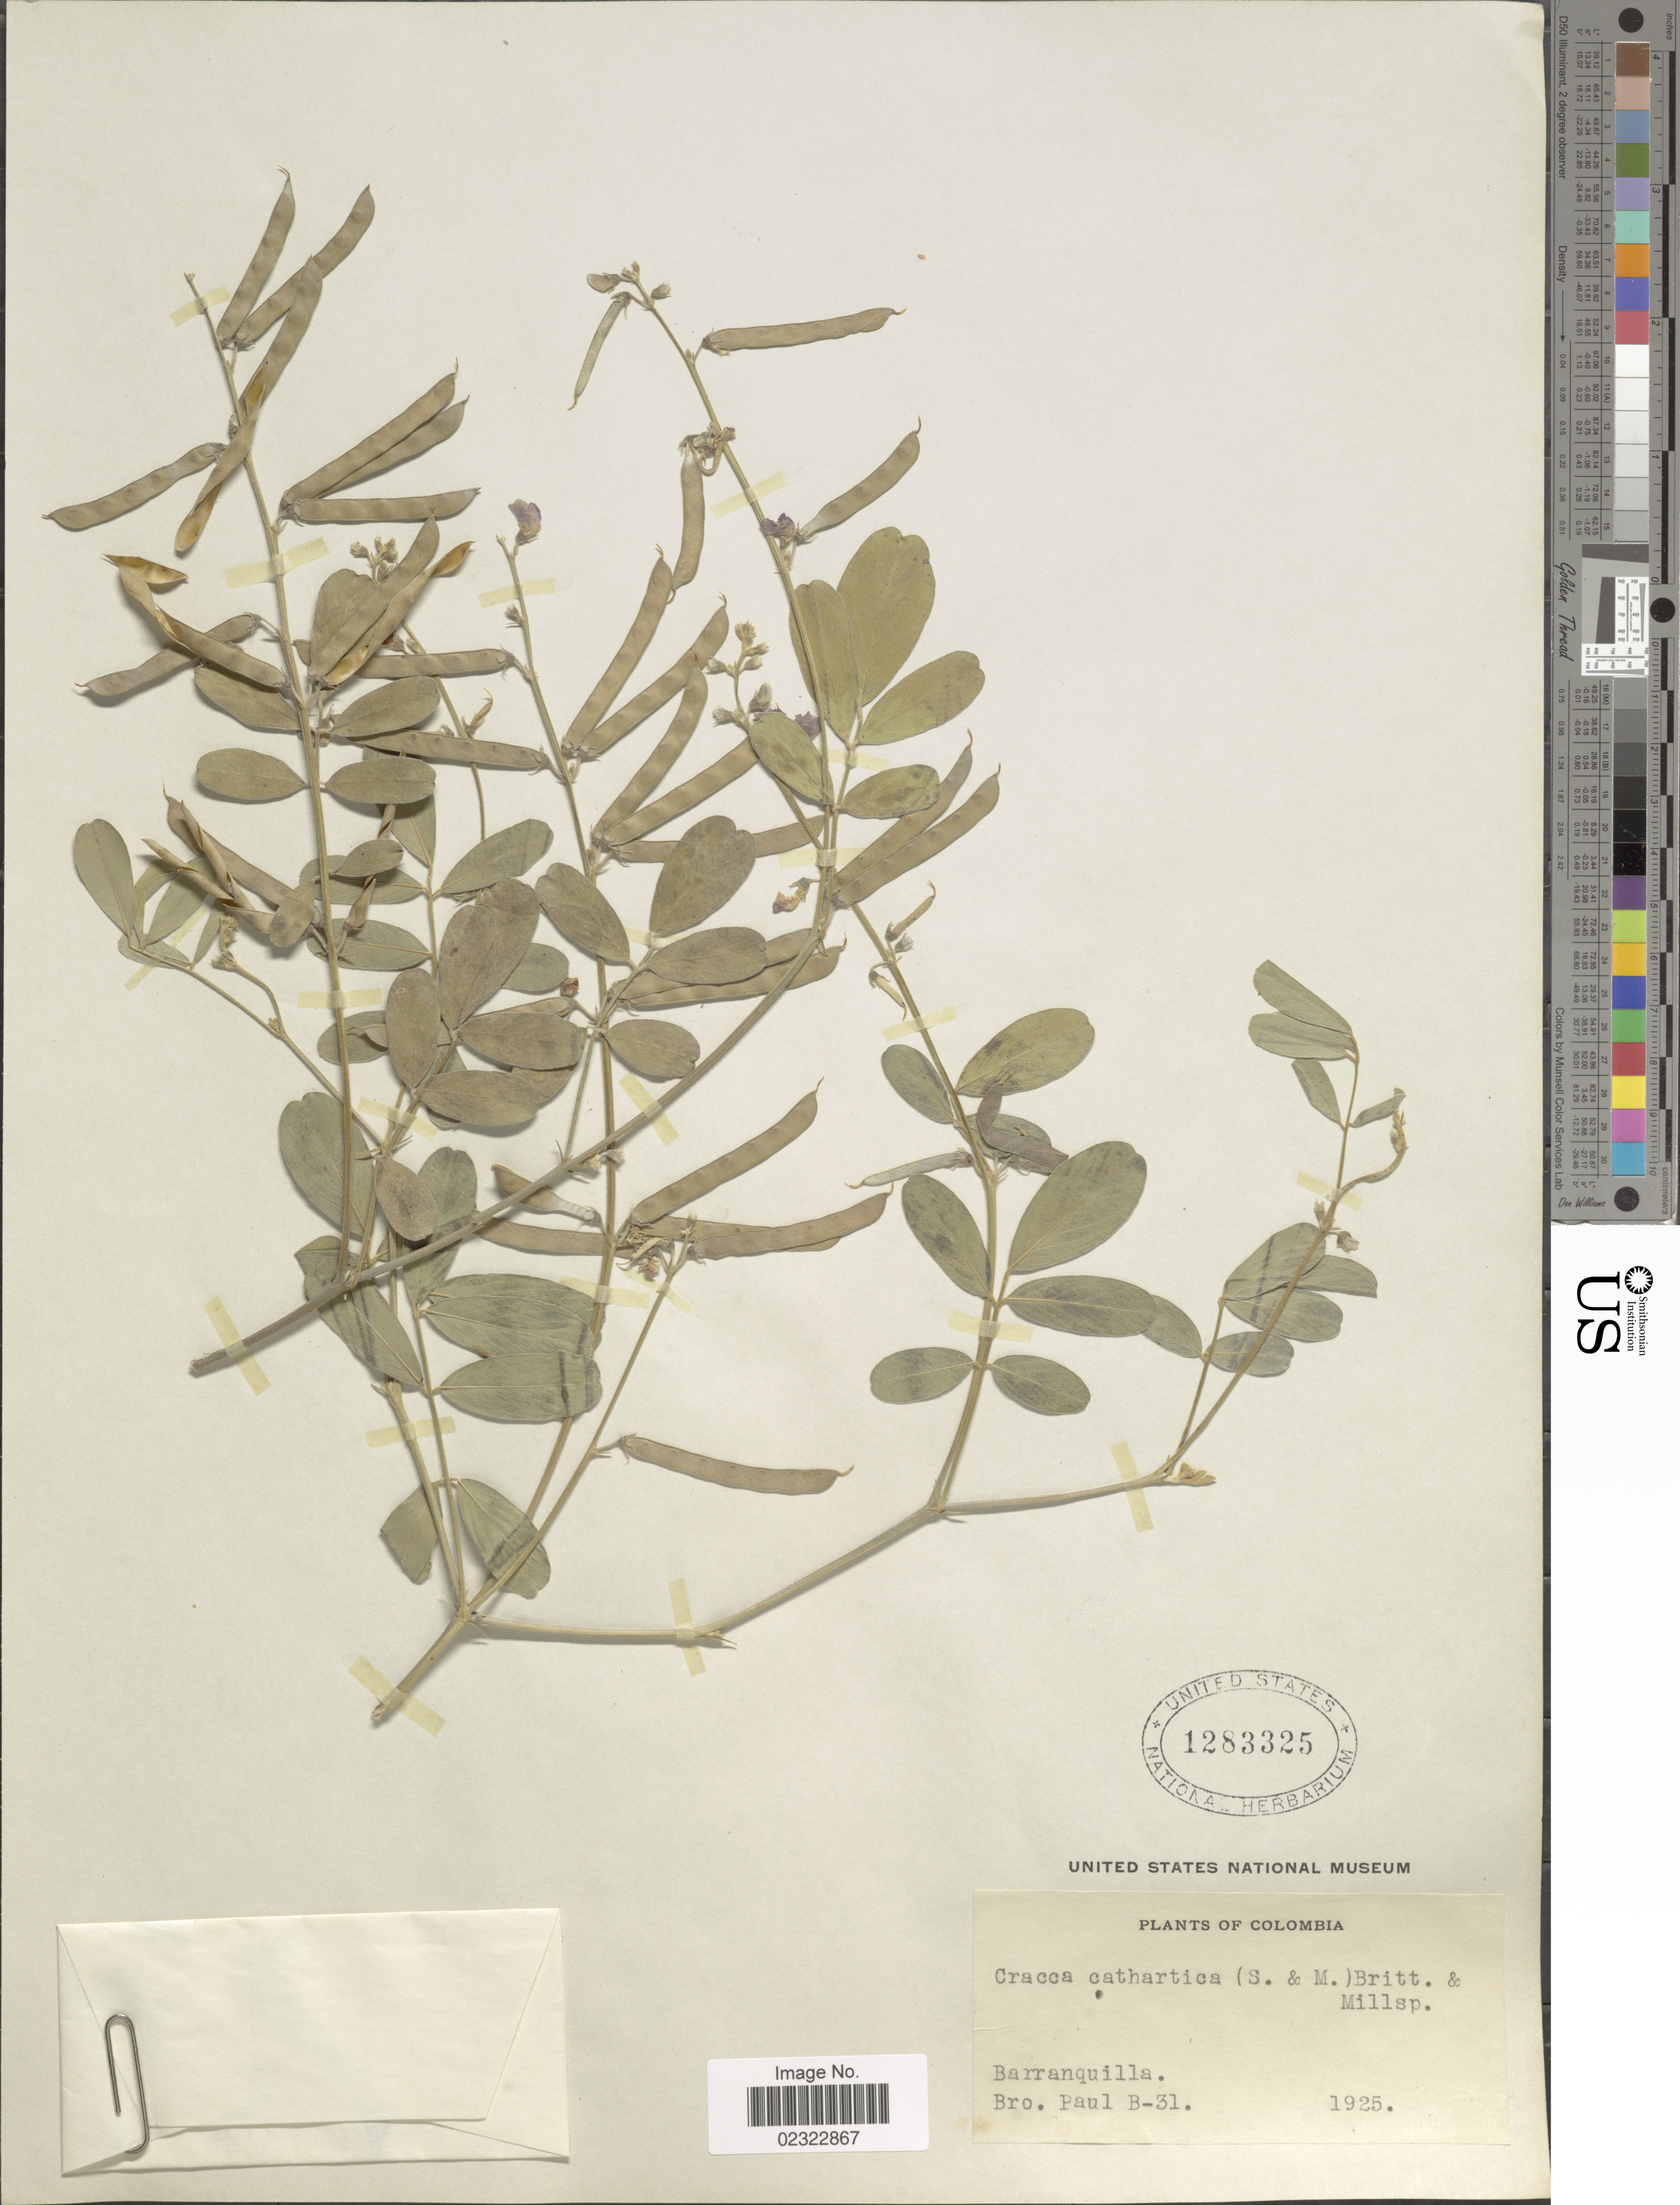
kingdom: Plantae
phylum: Tracheophyta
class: Magnoliopsida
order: Fabales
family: Fabaceae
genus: Tephrosia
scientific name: Tephrosia senna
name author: Kunth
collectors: B. Paul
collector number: B-31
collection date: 1925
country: Colombia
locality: Barranquilla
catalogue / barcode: US 1283325